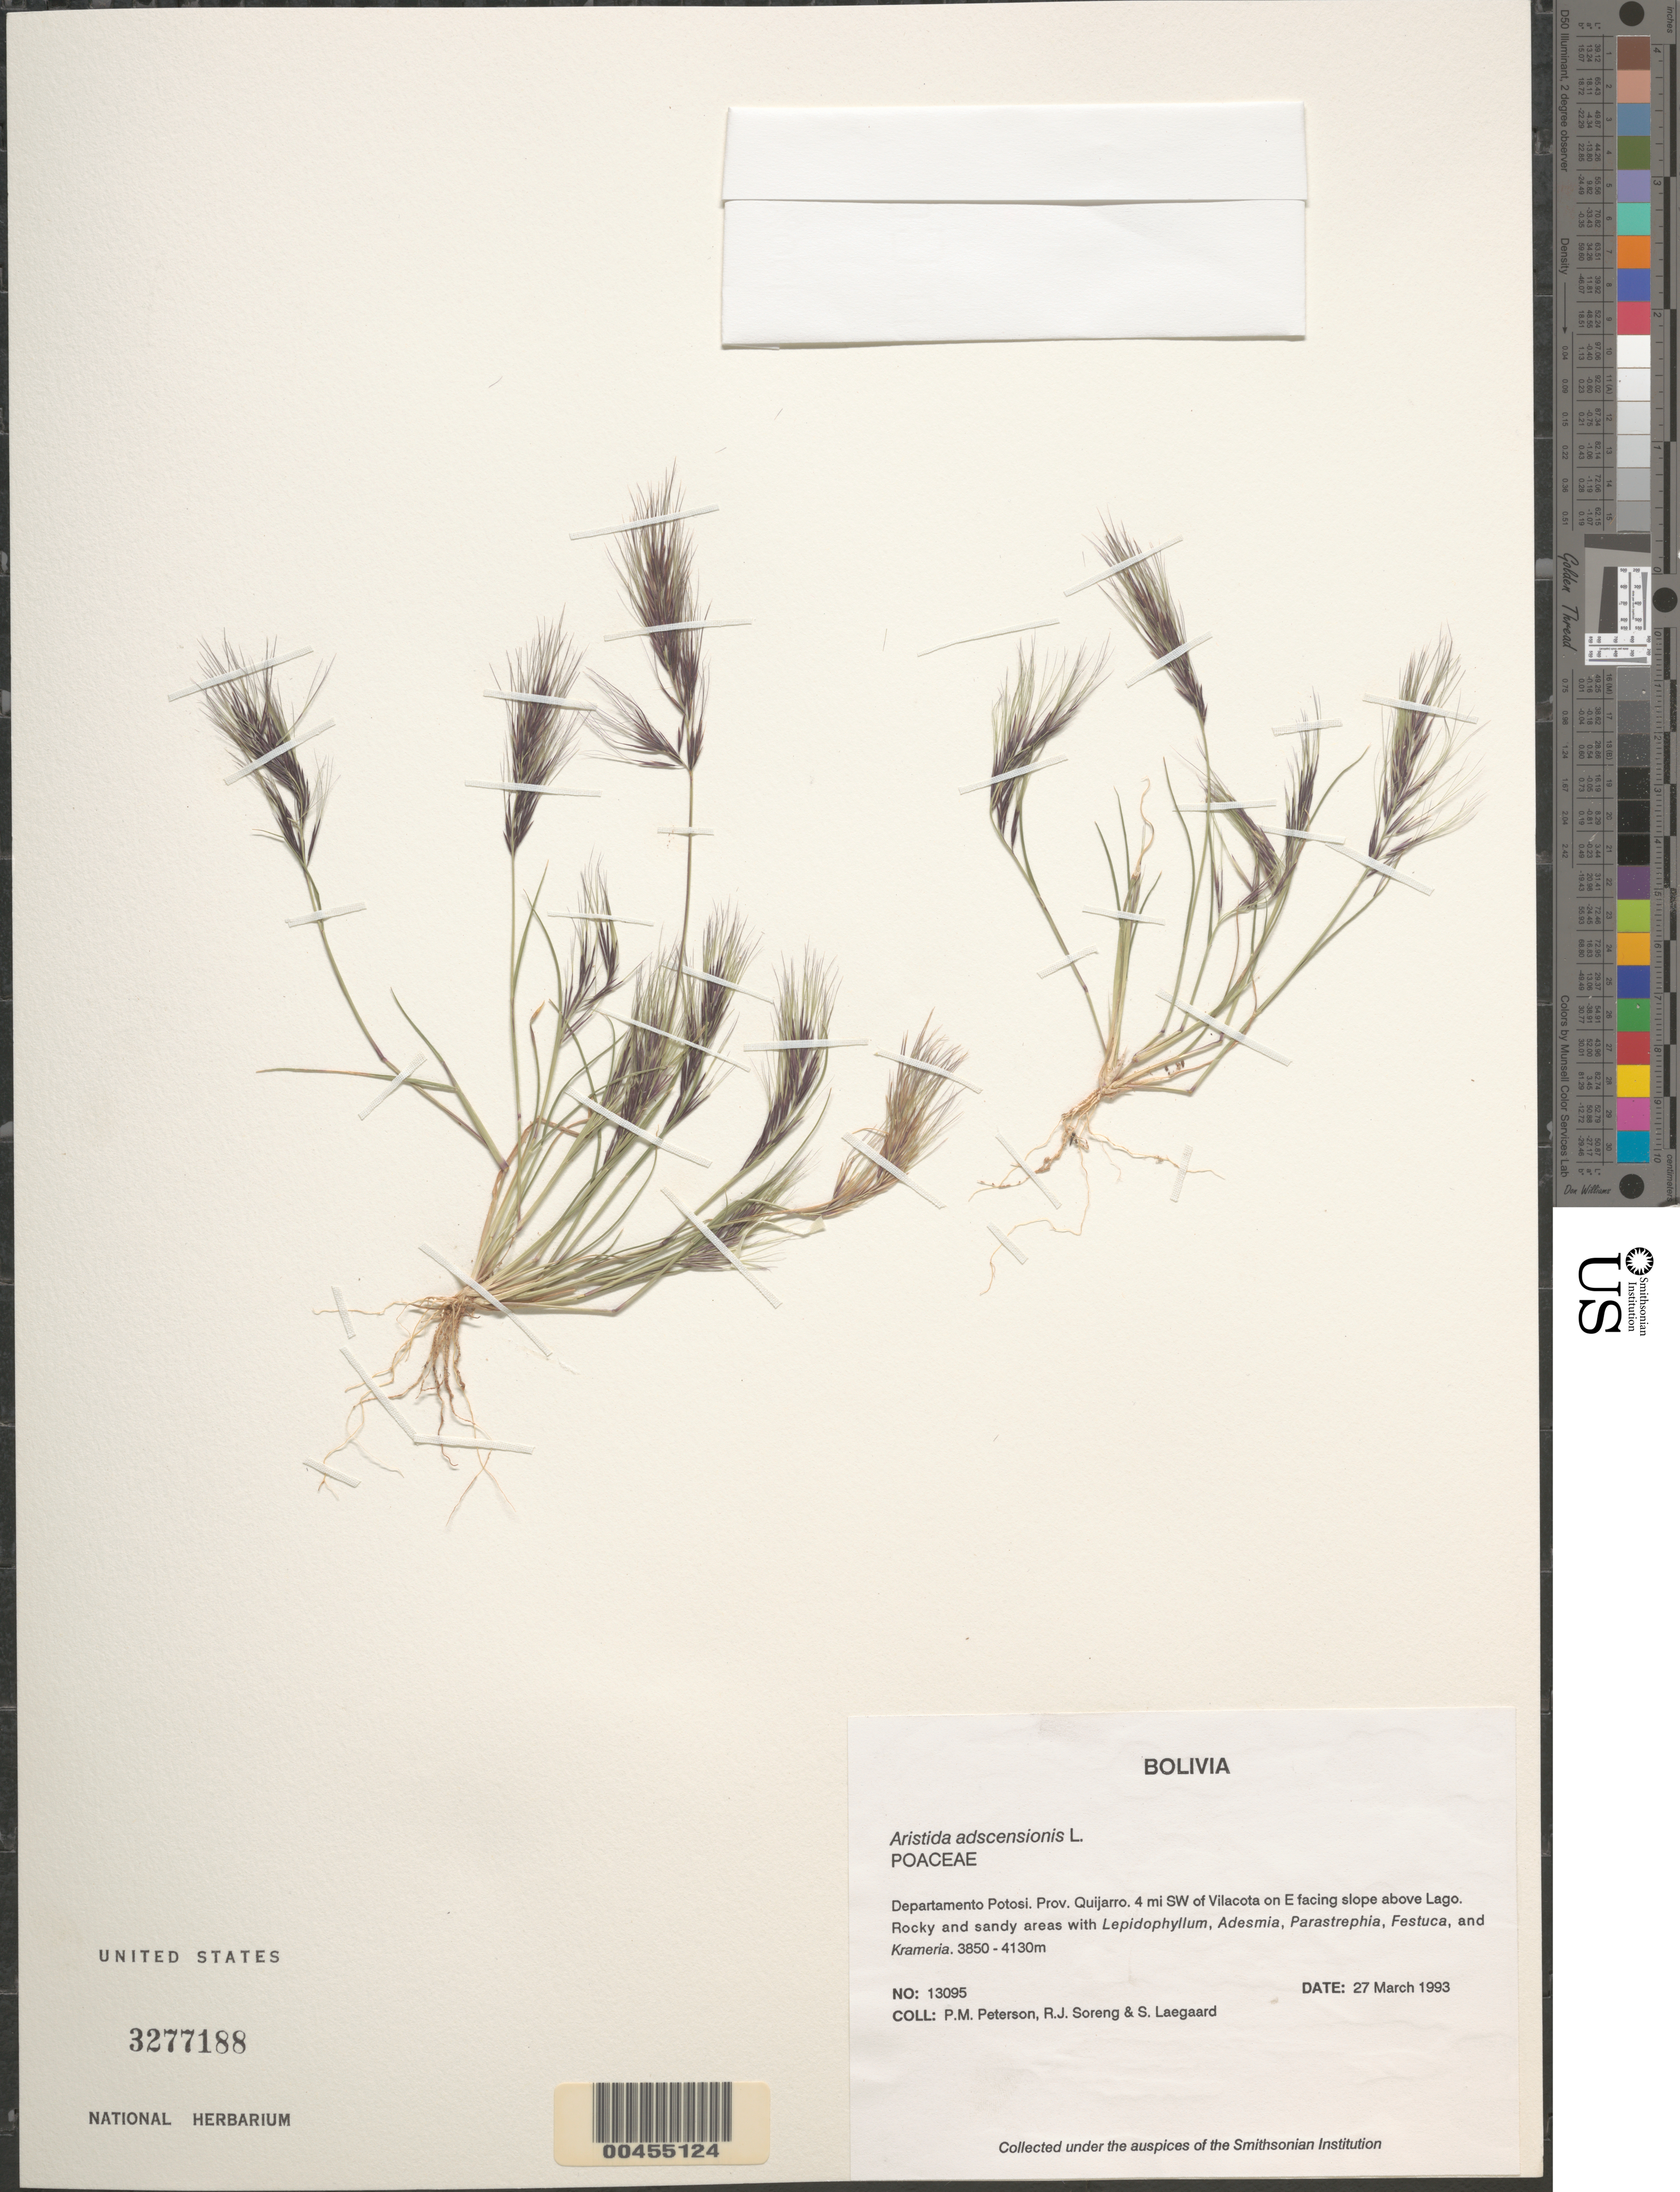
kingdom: Plantae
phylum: Tracheophyta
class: Liliopsida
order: Poales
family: Poaceae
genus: Aristida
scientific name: Aristida adscensionis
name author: L.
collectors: P. M. Peterson, R. J. Soreng & S. Lægaard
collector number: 13095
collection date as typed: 27 Mar 1993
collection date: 1993-03-27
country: Bolivia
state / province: Potosí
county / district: Quijarro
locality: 4 mi SW of Villa Alota on E facing slope above lago.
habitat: Rocky and sandy areas with Lepidophyllum, Adesmia, Parastrephia, Festuca, and Krameria.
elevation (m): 3850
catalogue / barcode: US 3277188